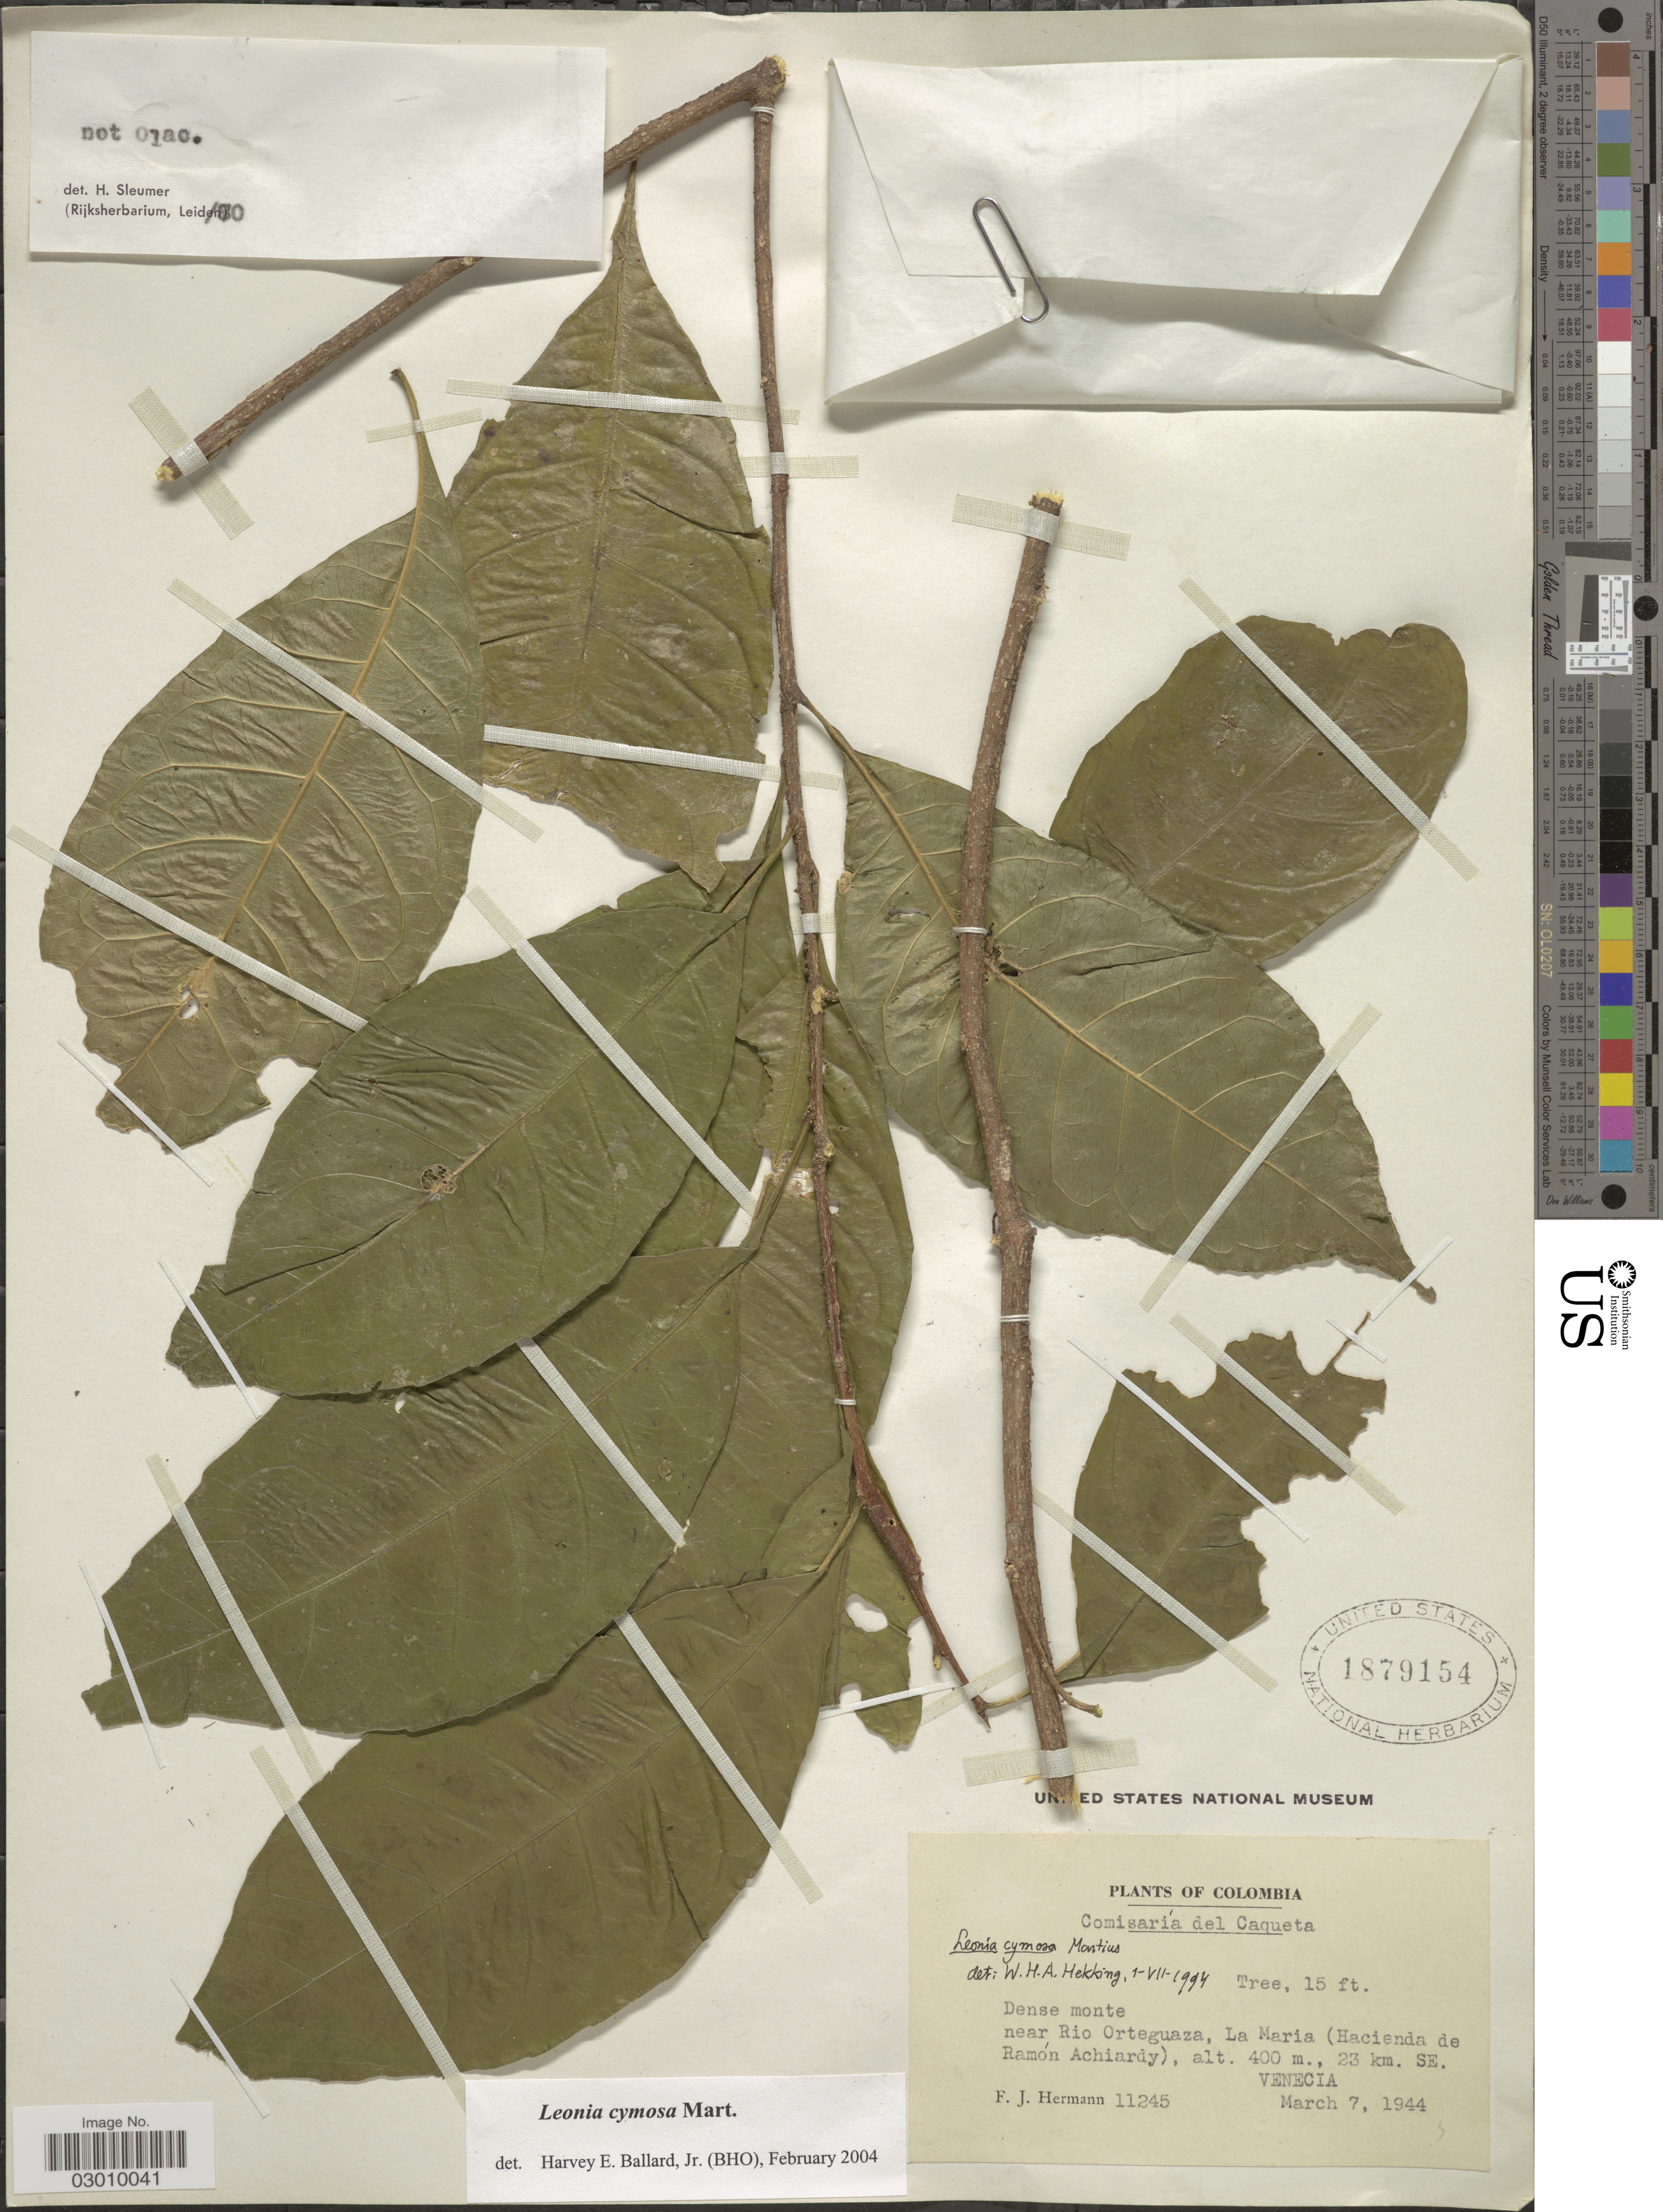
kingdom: Plantae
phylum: Tracheophyta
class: Magnoliopsida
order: Malpighiales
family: Violaceae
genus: Leonia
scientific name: Leonia cymosa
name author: Mart.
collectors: F. J. Hermann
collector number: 11245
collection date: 1944-03-07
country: Colombia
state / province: Caquetá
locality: Comisaría del Caqueta, near Rio Orteguaza, La Maria (Hacienda de Ramón Achiardy), 23 km. SE. Venecia.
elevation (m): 400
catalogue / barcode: US 1879154